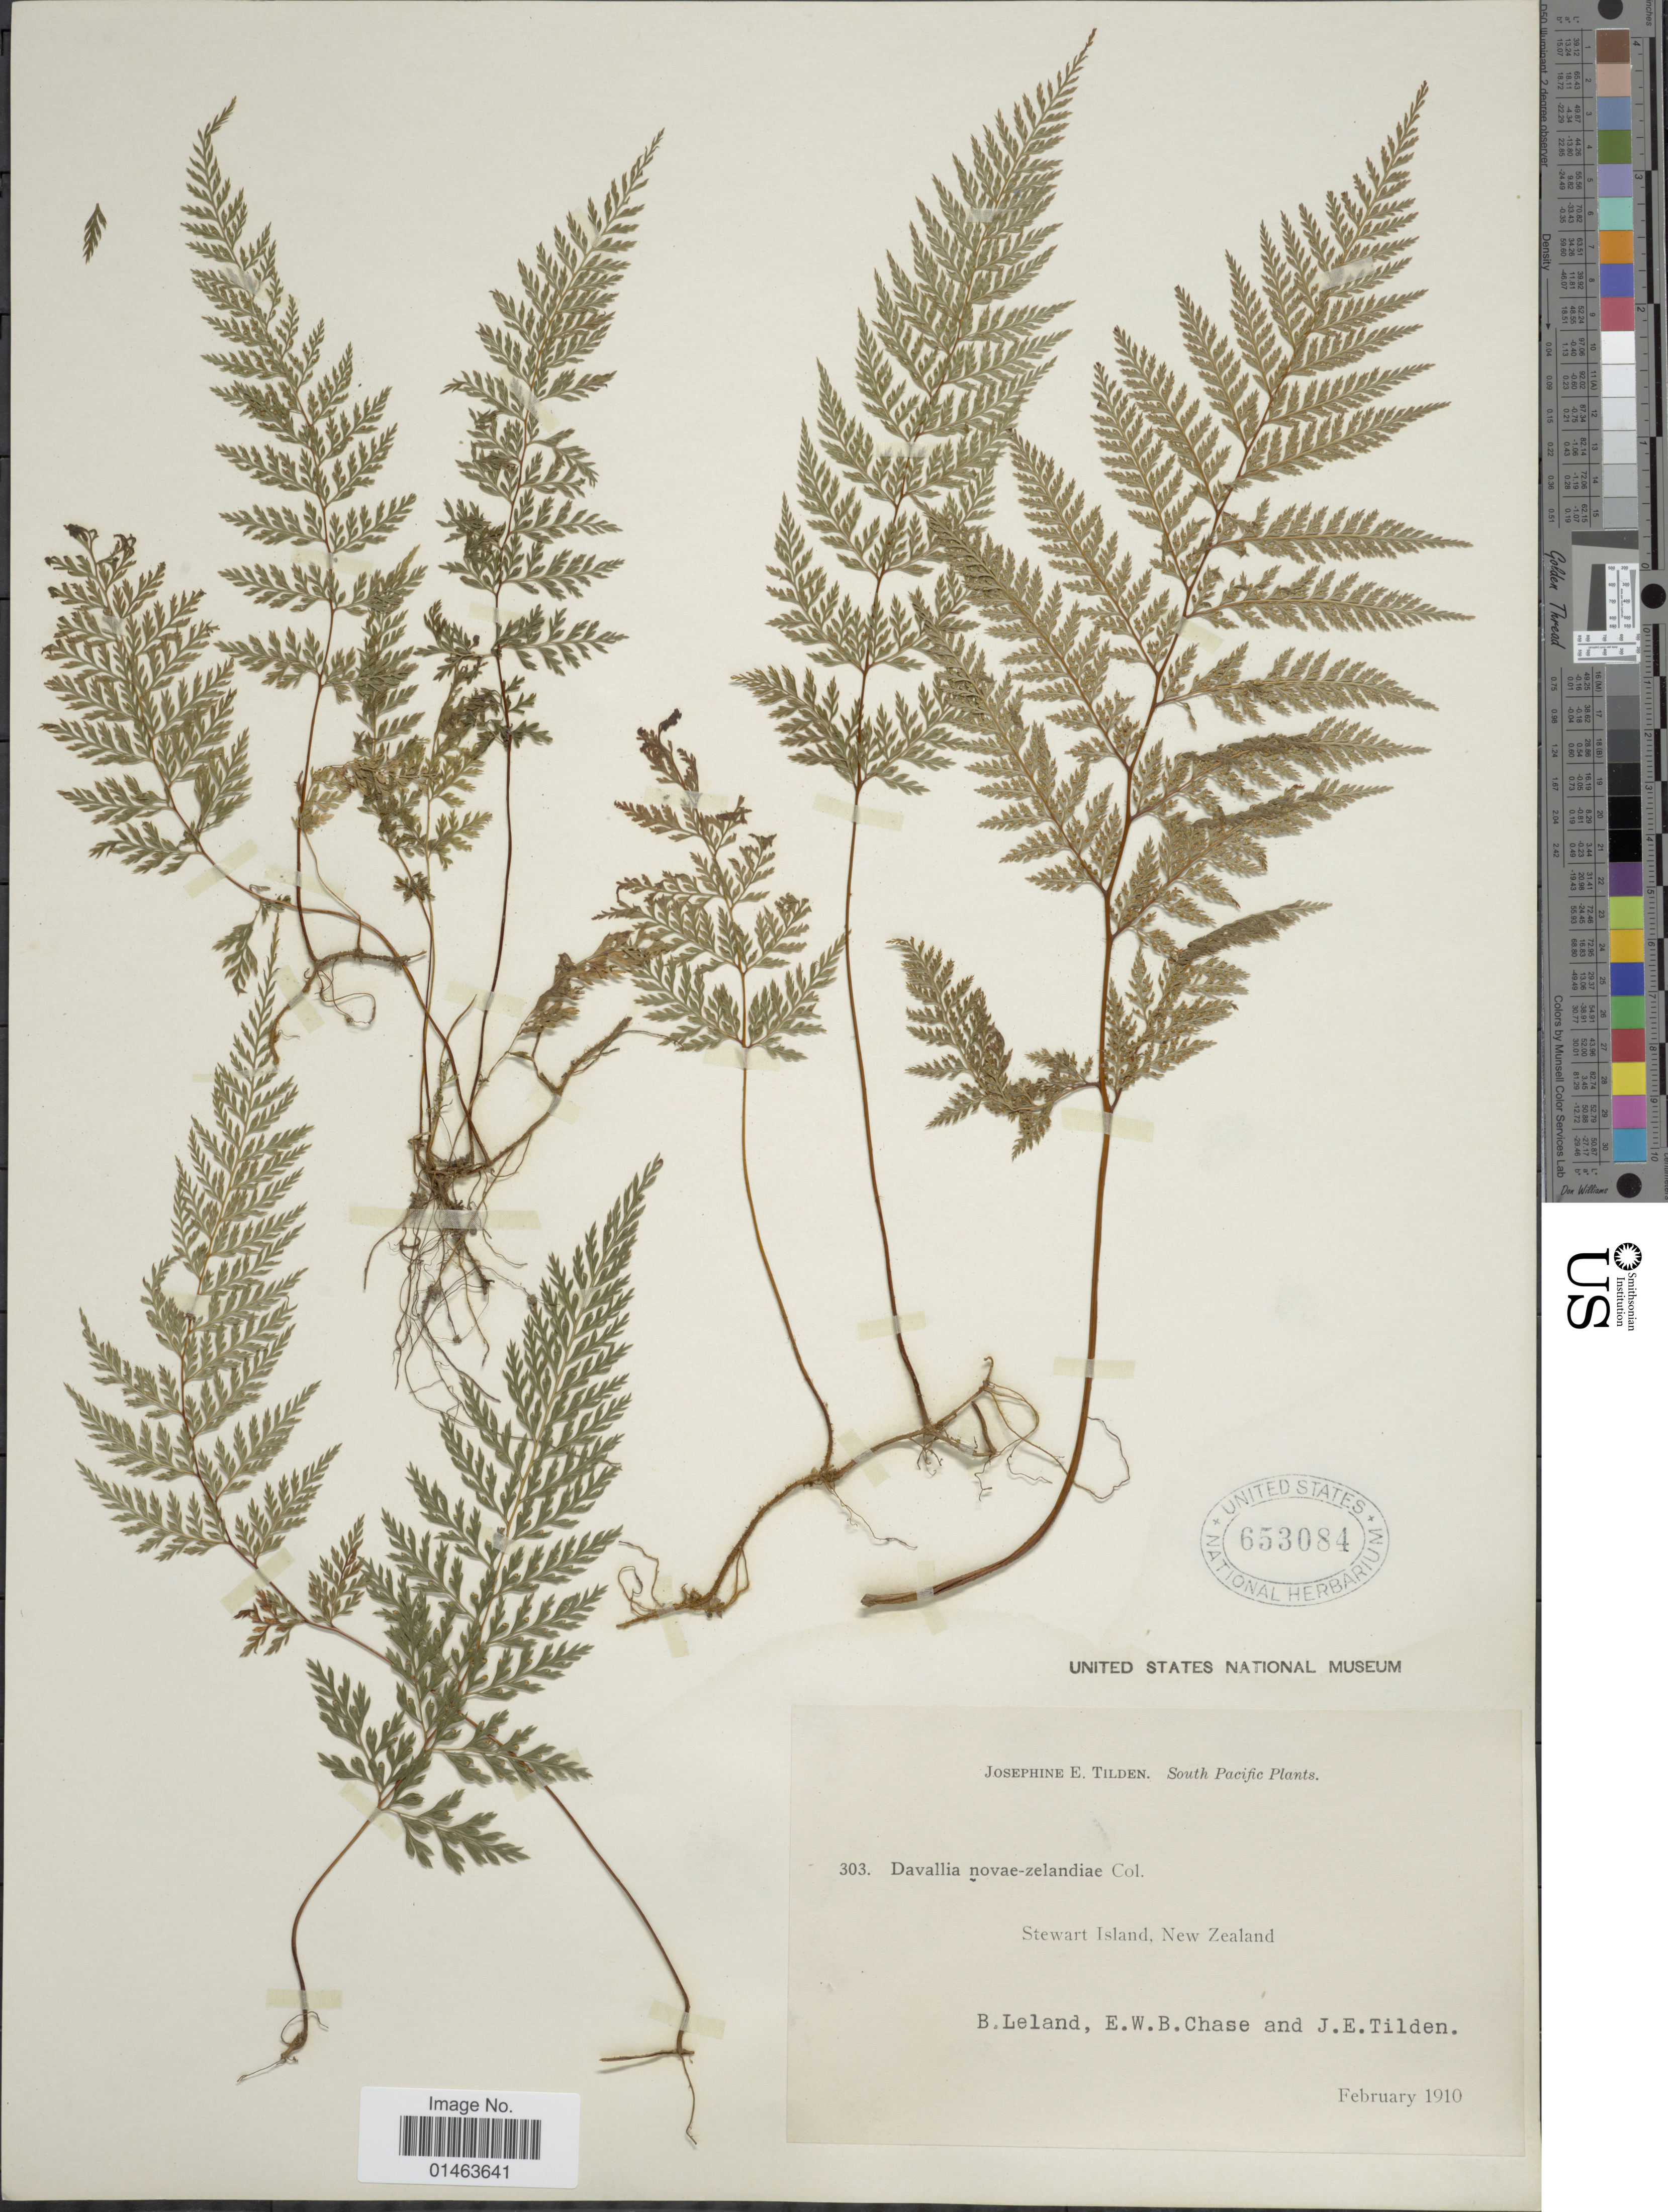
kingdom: Plantae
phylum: Tracheophyta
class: Polypodiopsida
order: Polypodiales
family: Dennstaedtiaceae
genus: Leptolepia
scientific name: Leptolepia novae-zelandiae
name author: (Colenso) Mett. ex Diels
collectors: B. Leland, E. W. Chase & J. E. Tilden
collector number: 303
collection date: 1910-02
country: New Zealand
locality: South Pacific, Stewart Island.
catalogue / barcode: US 653084